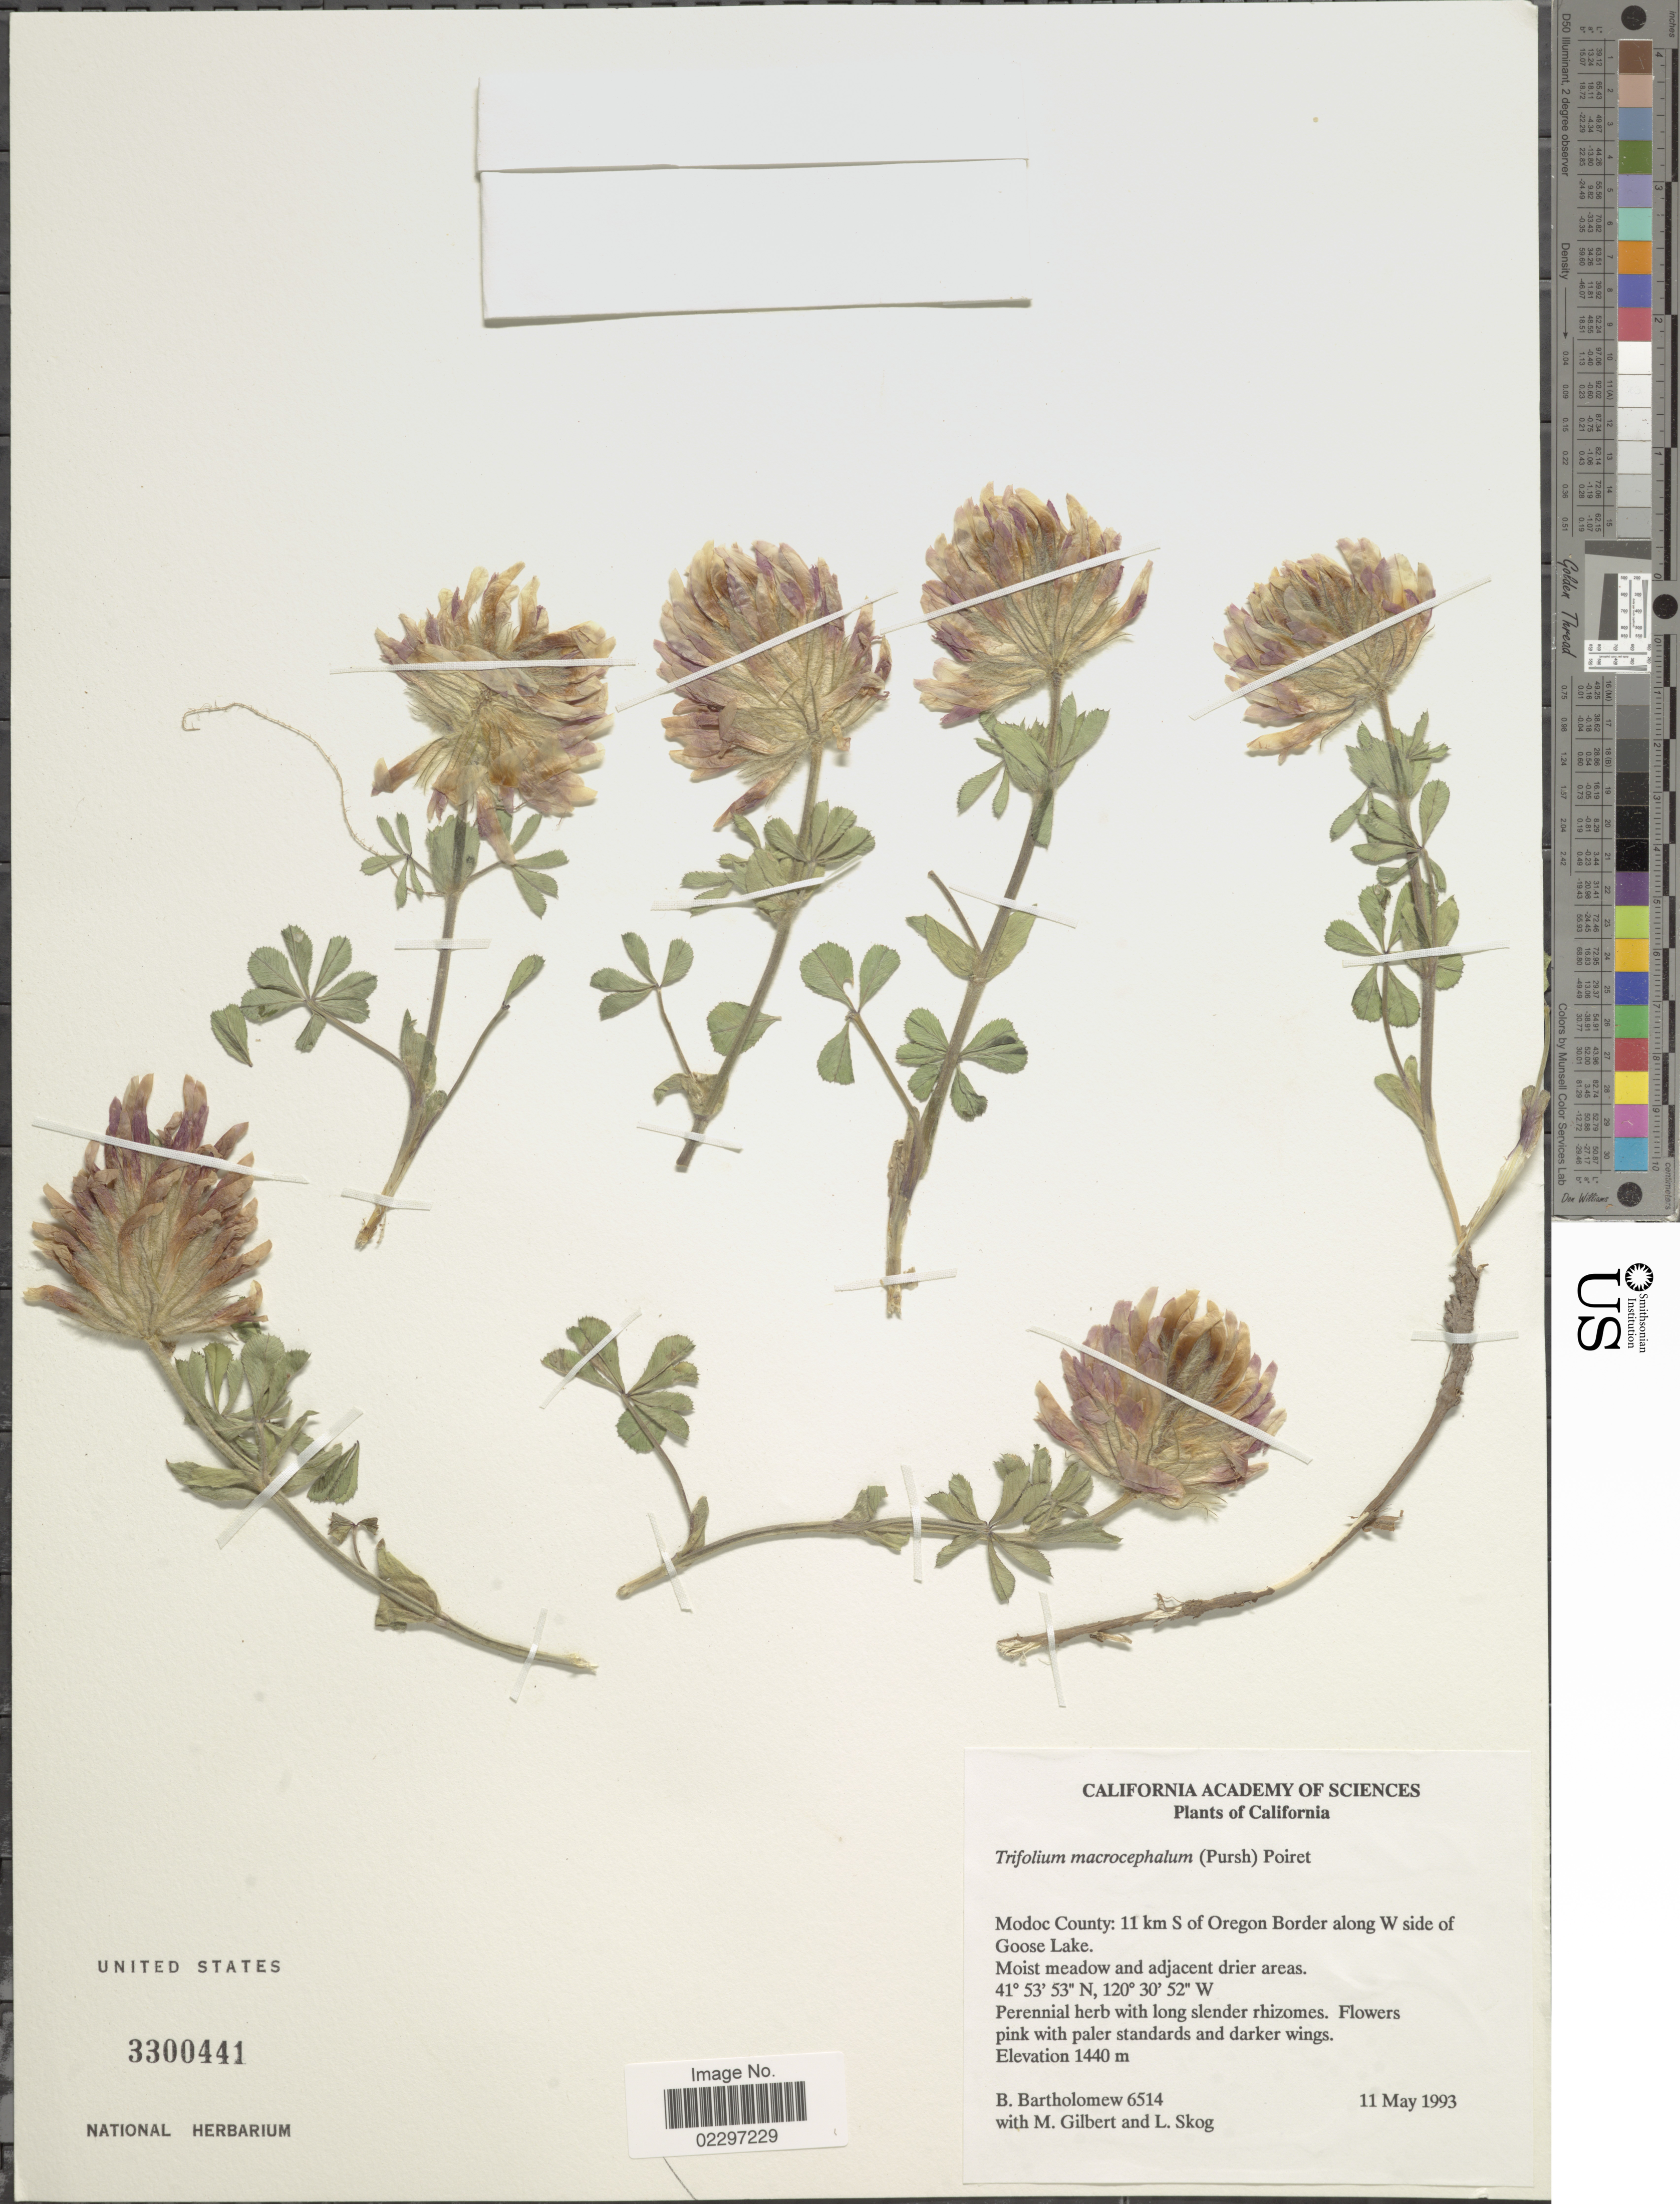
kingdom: Plantae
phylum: Tracheophyta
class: Magnoliopsida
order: Fabales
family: Fabaceae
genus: Trifolium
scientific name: Trifolium macrocephalum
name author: (Pursh) Poir.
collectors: B. Bartholomew, M. Gilbert & L. E. Skog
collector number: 6514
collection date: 1993-05-11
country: United States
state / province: California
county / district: Modoc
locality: Modoc County: 11 km S of Oregon Border along W side of Goose Lake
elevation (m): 1440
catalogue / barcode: US 3300441